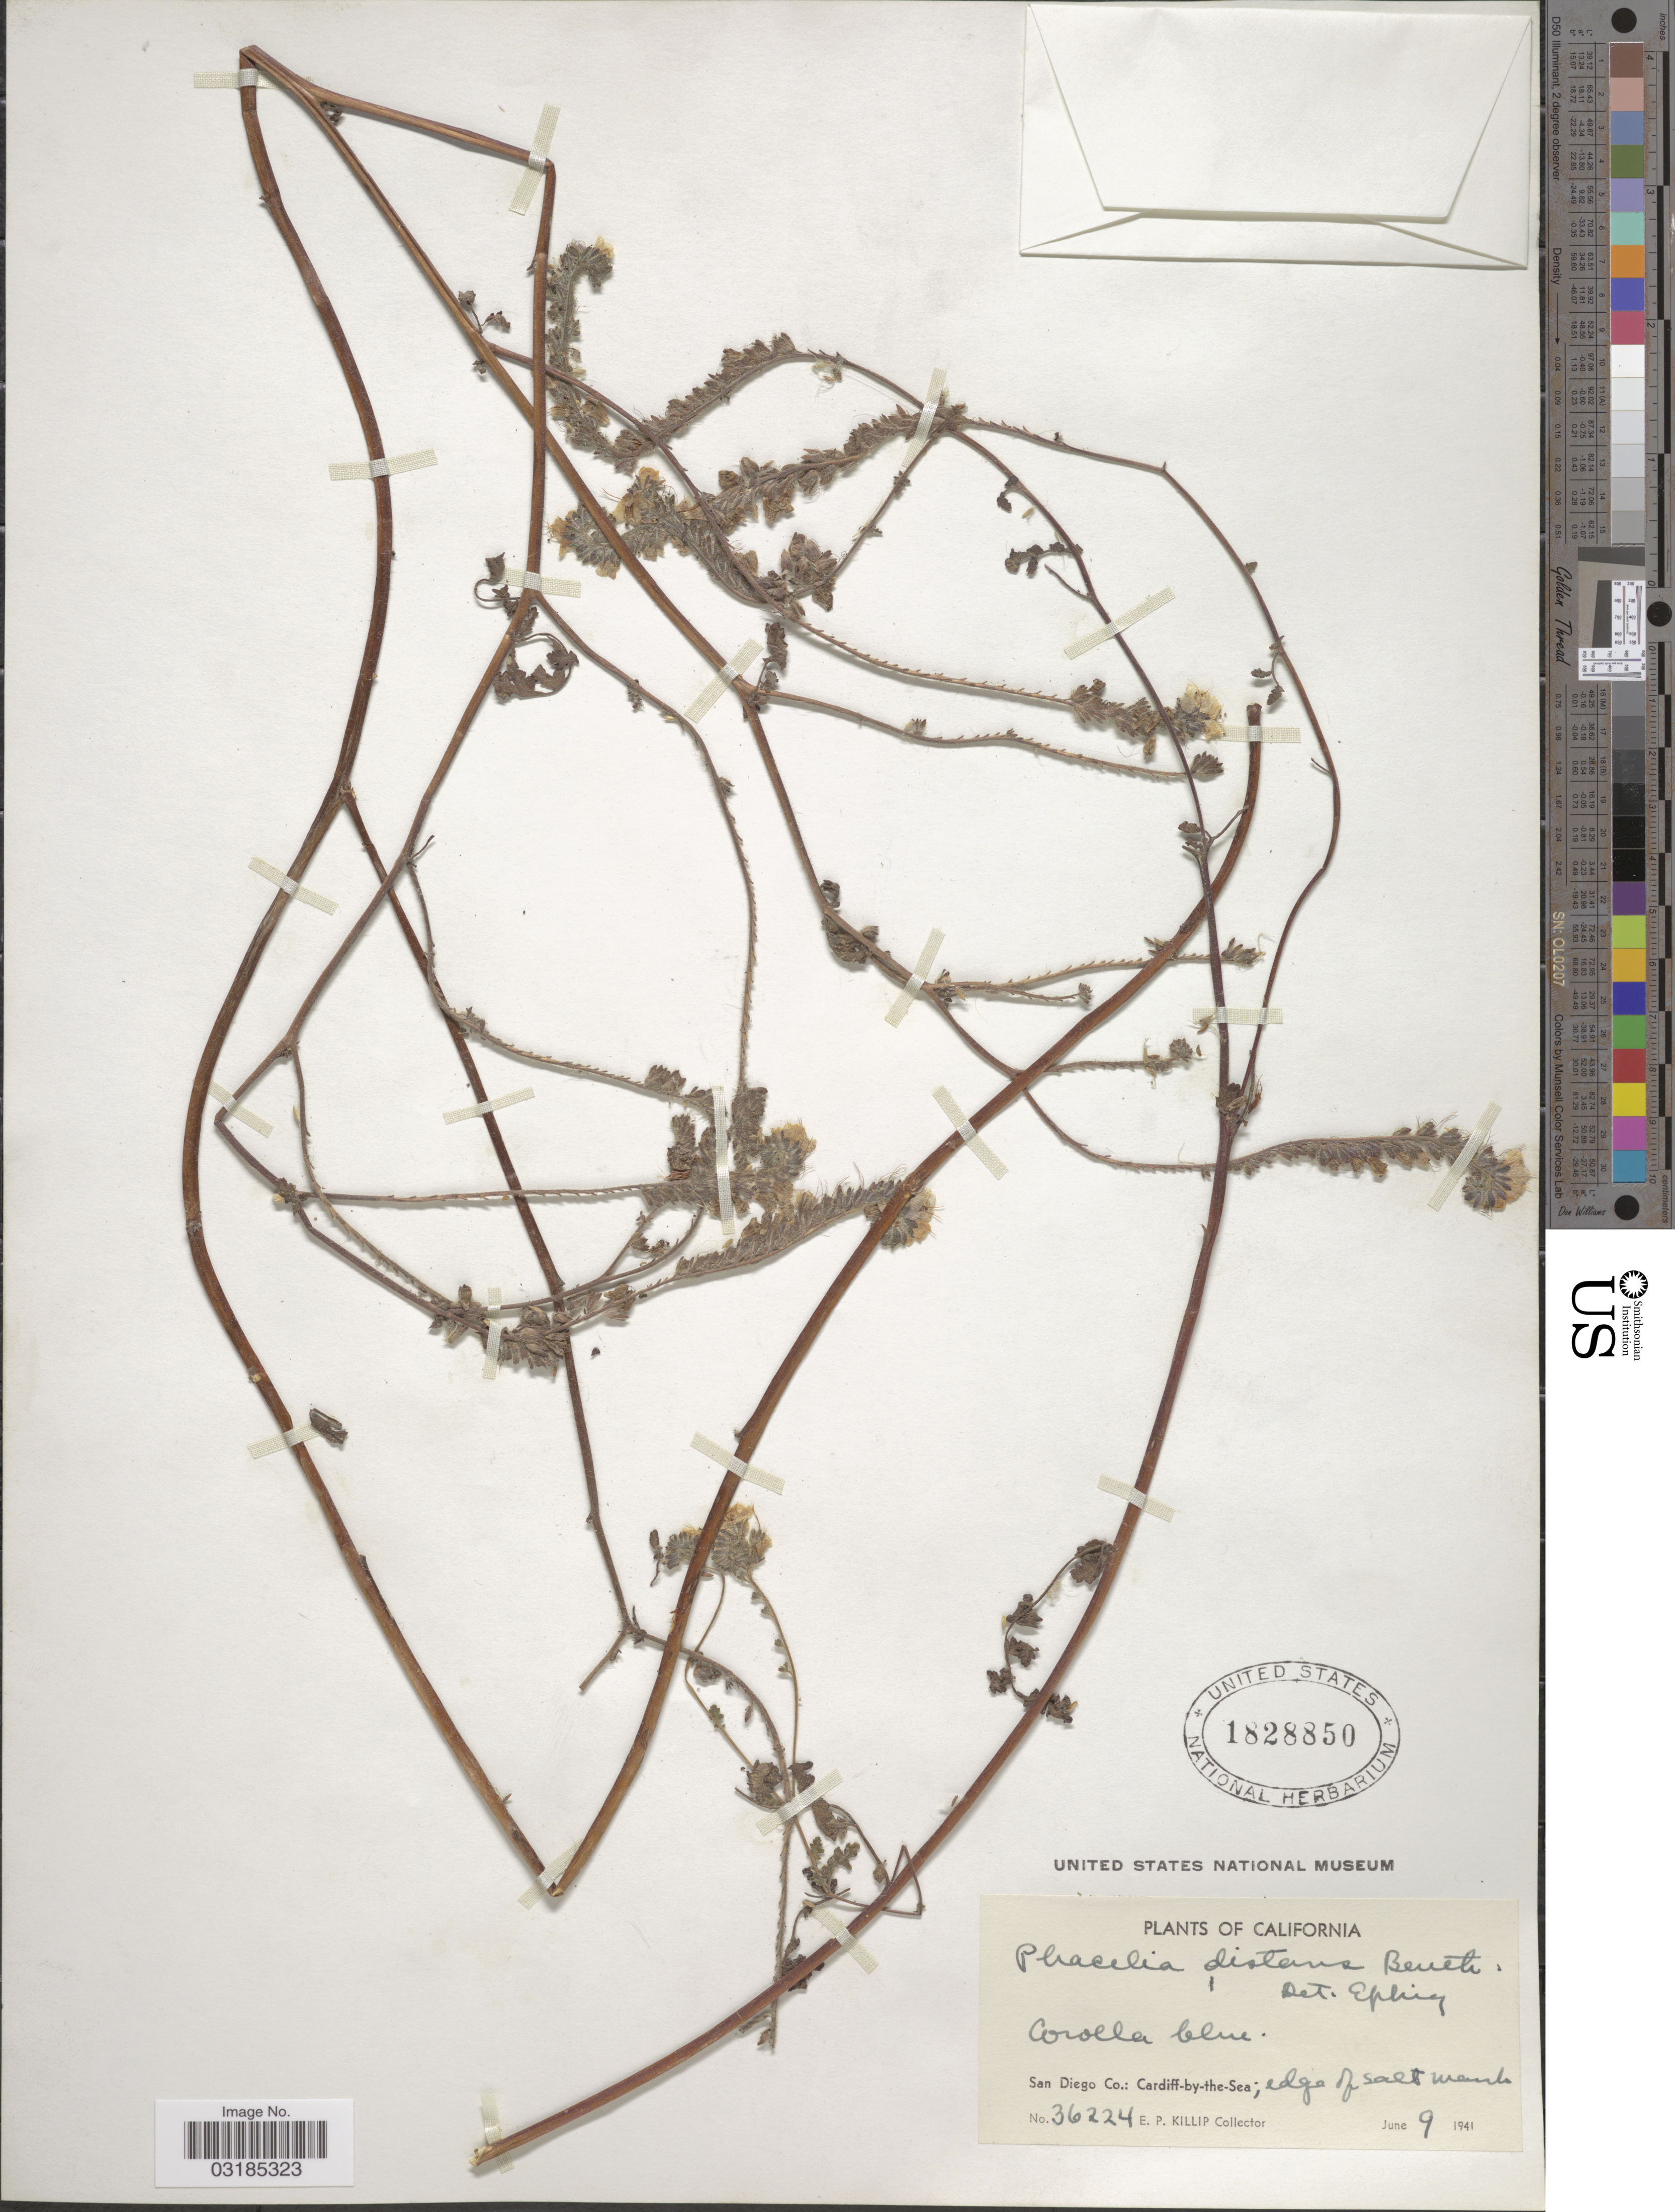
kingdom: Plantae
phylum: Tracheophyta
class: Magnoliopsida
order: Boraginales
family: Hydrophyllaceae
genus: Phacelia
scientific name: Phacelia distans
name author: Benth.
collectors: E. P. Killip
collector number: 36224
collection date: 1941-06-09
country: United States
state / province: California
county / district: San Diego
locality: San Diego Co.: Cardiff-by-the-sea; edge of Salt Marsh.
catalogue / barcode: US 1828850